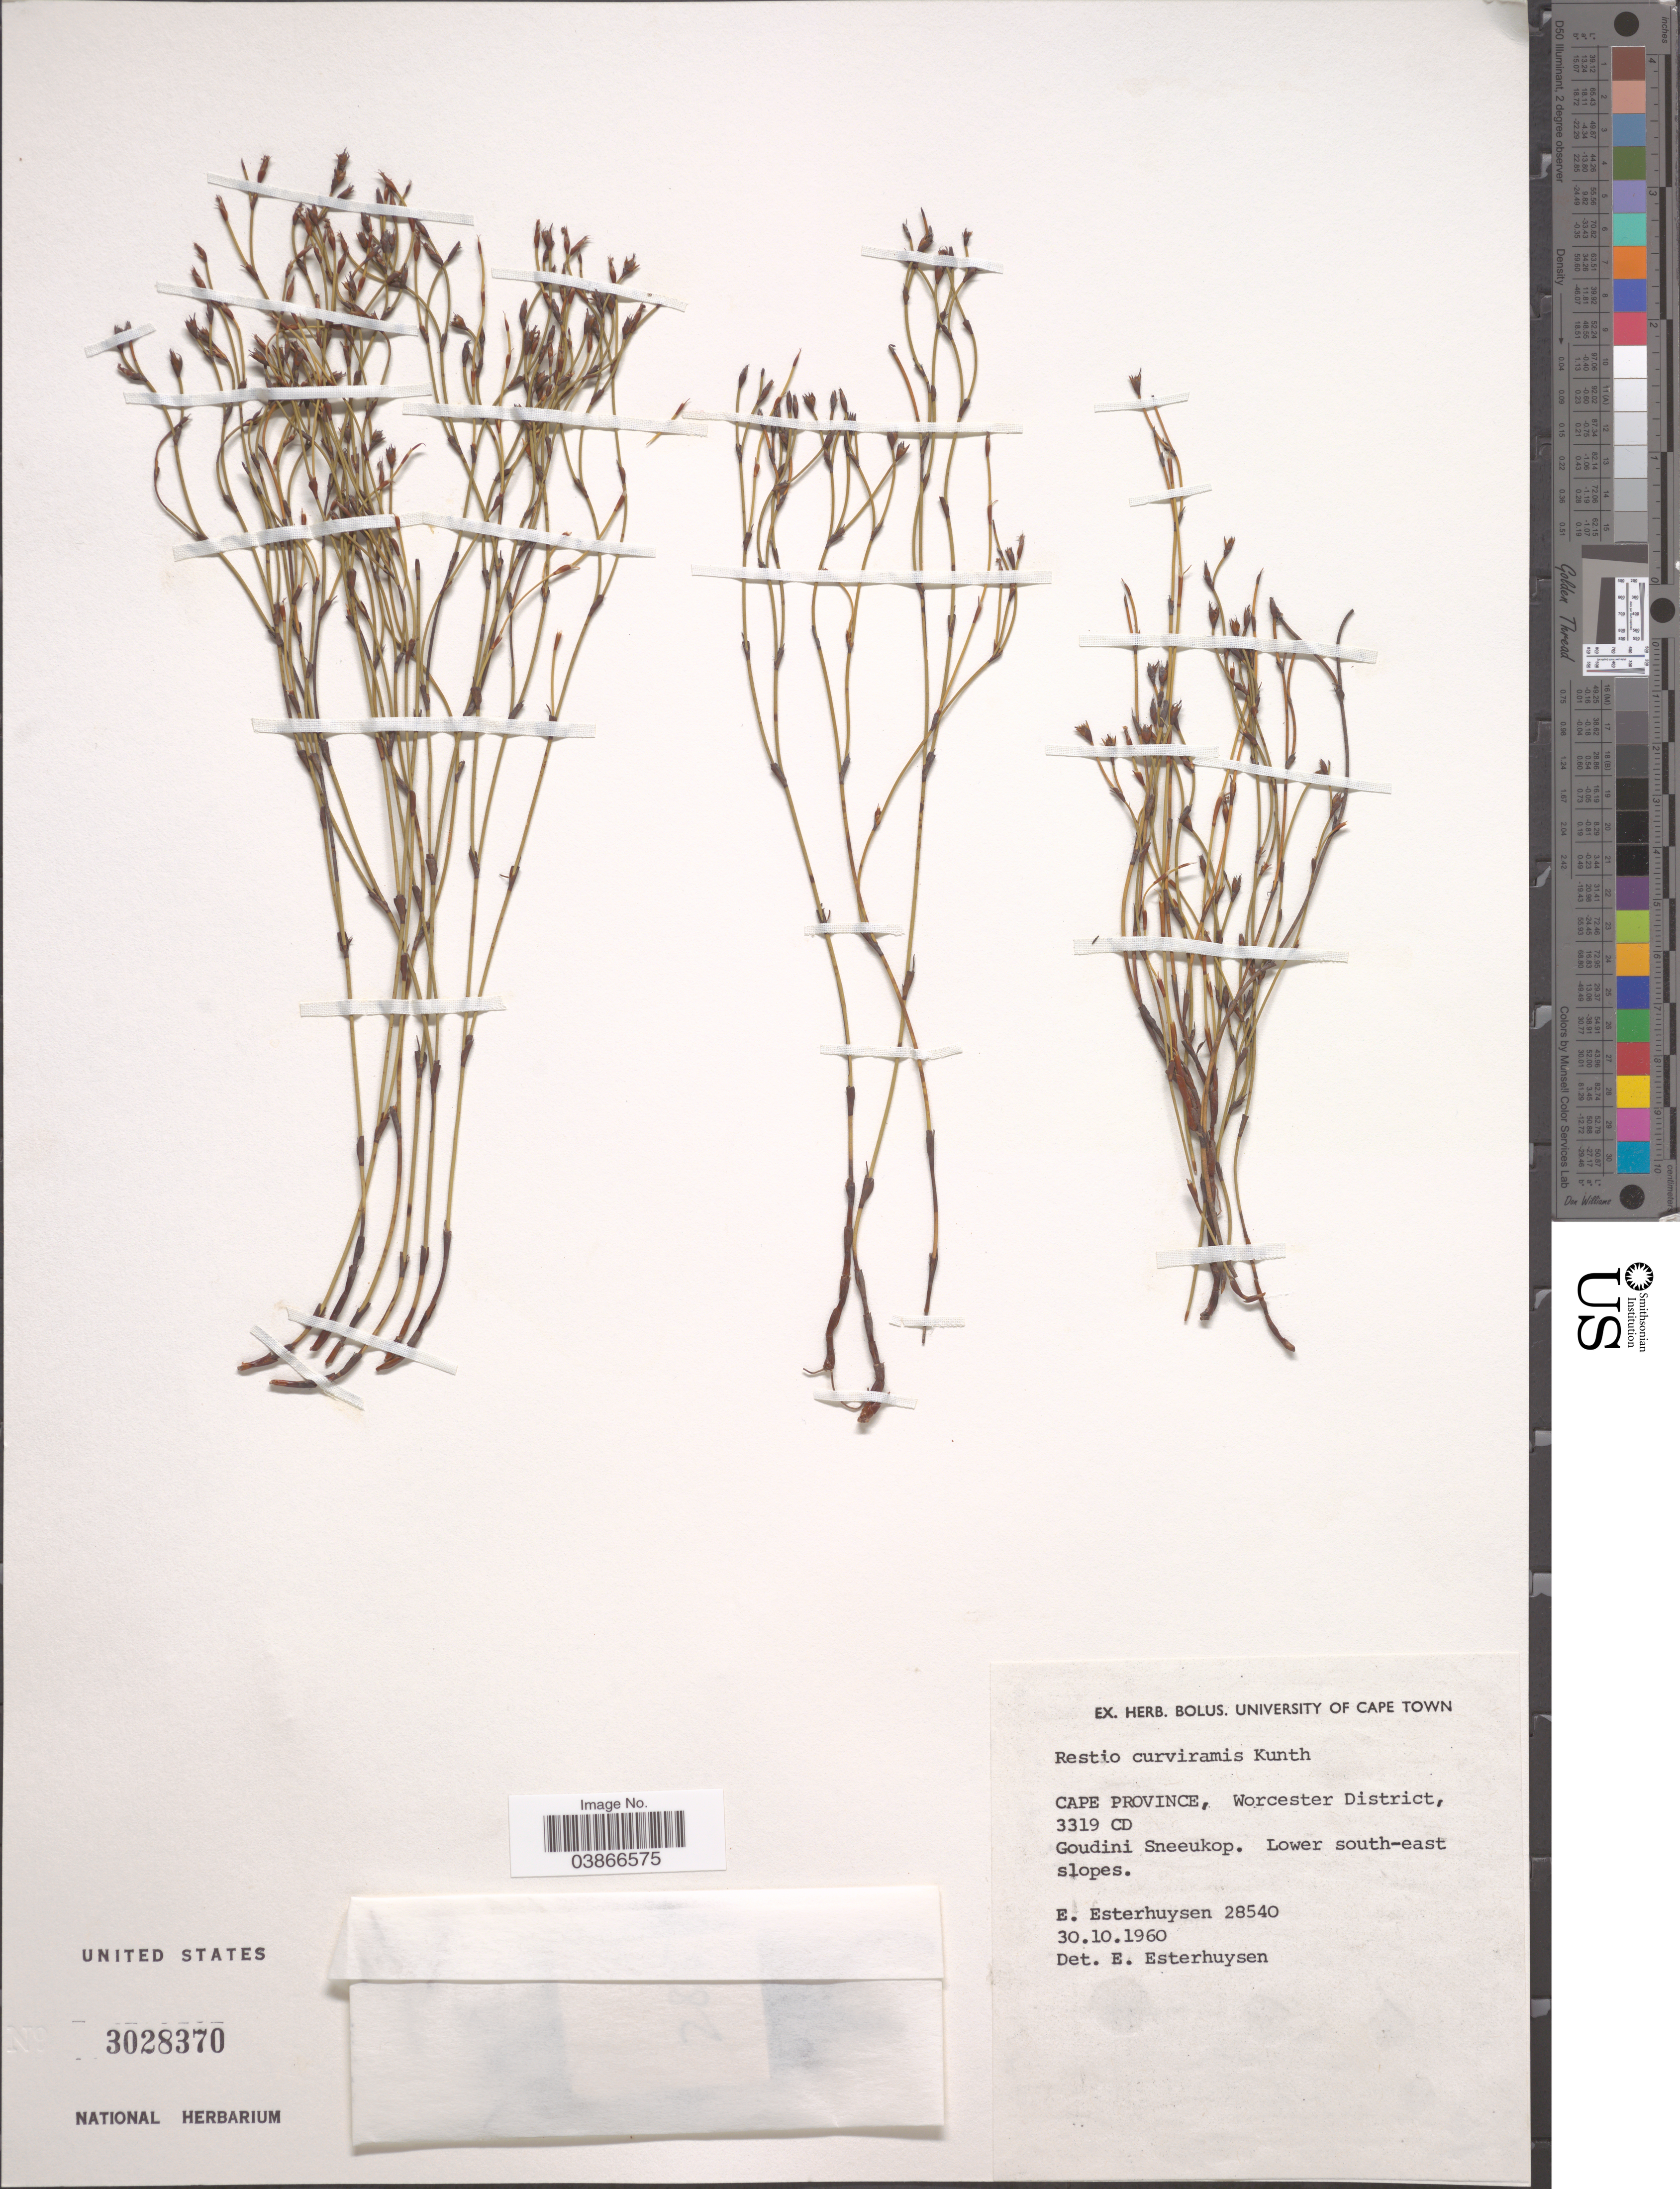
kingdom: Plantae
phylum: Tracheophyta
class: Liliopsida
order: Poales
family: Restionaceae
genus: Restio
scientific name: Restio curviramis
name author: Kunth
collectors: E. E. Esterhuysen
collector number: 28540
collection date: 1960-10-30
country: South Africa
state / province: Western Cape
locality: Worcester District, 3319 Cd. Goudini Sneeukop.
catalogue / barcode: US 3028370